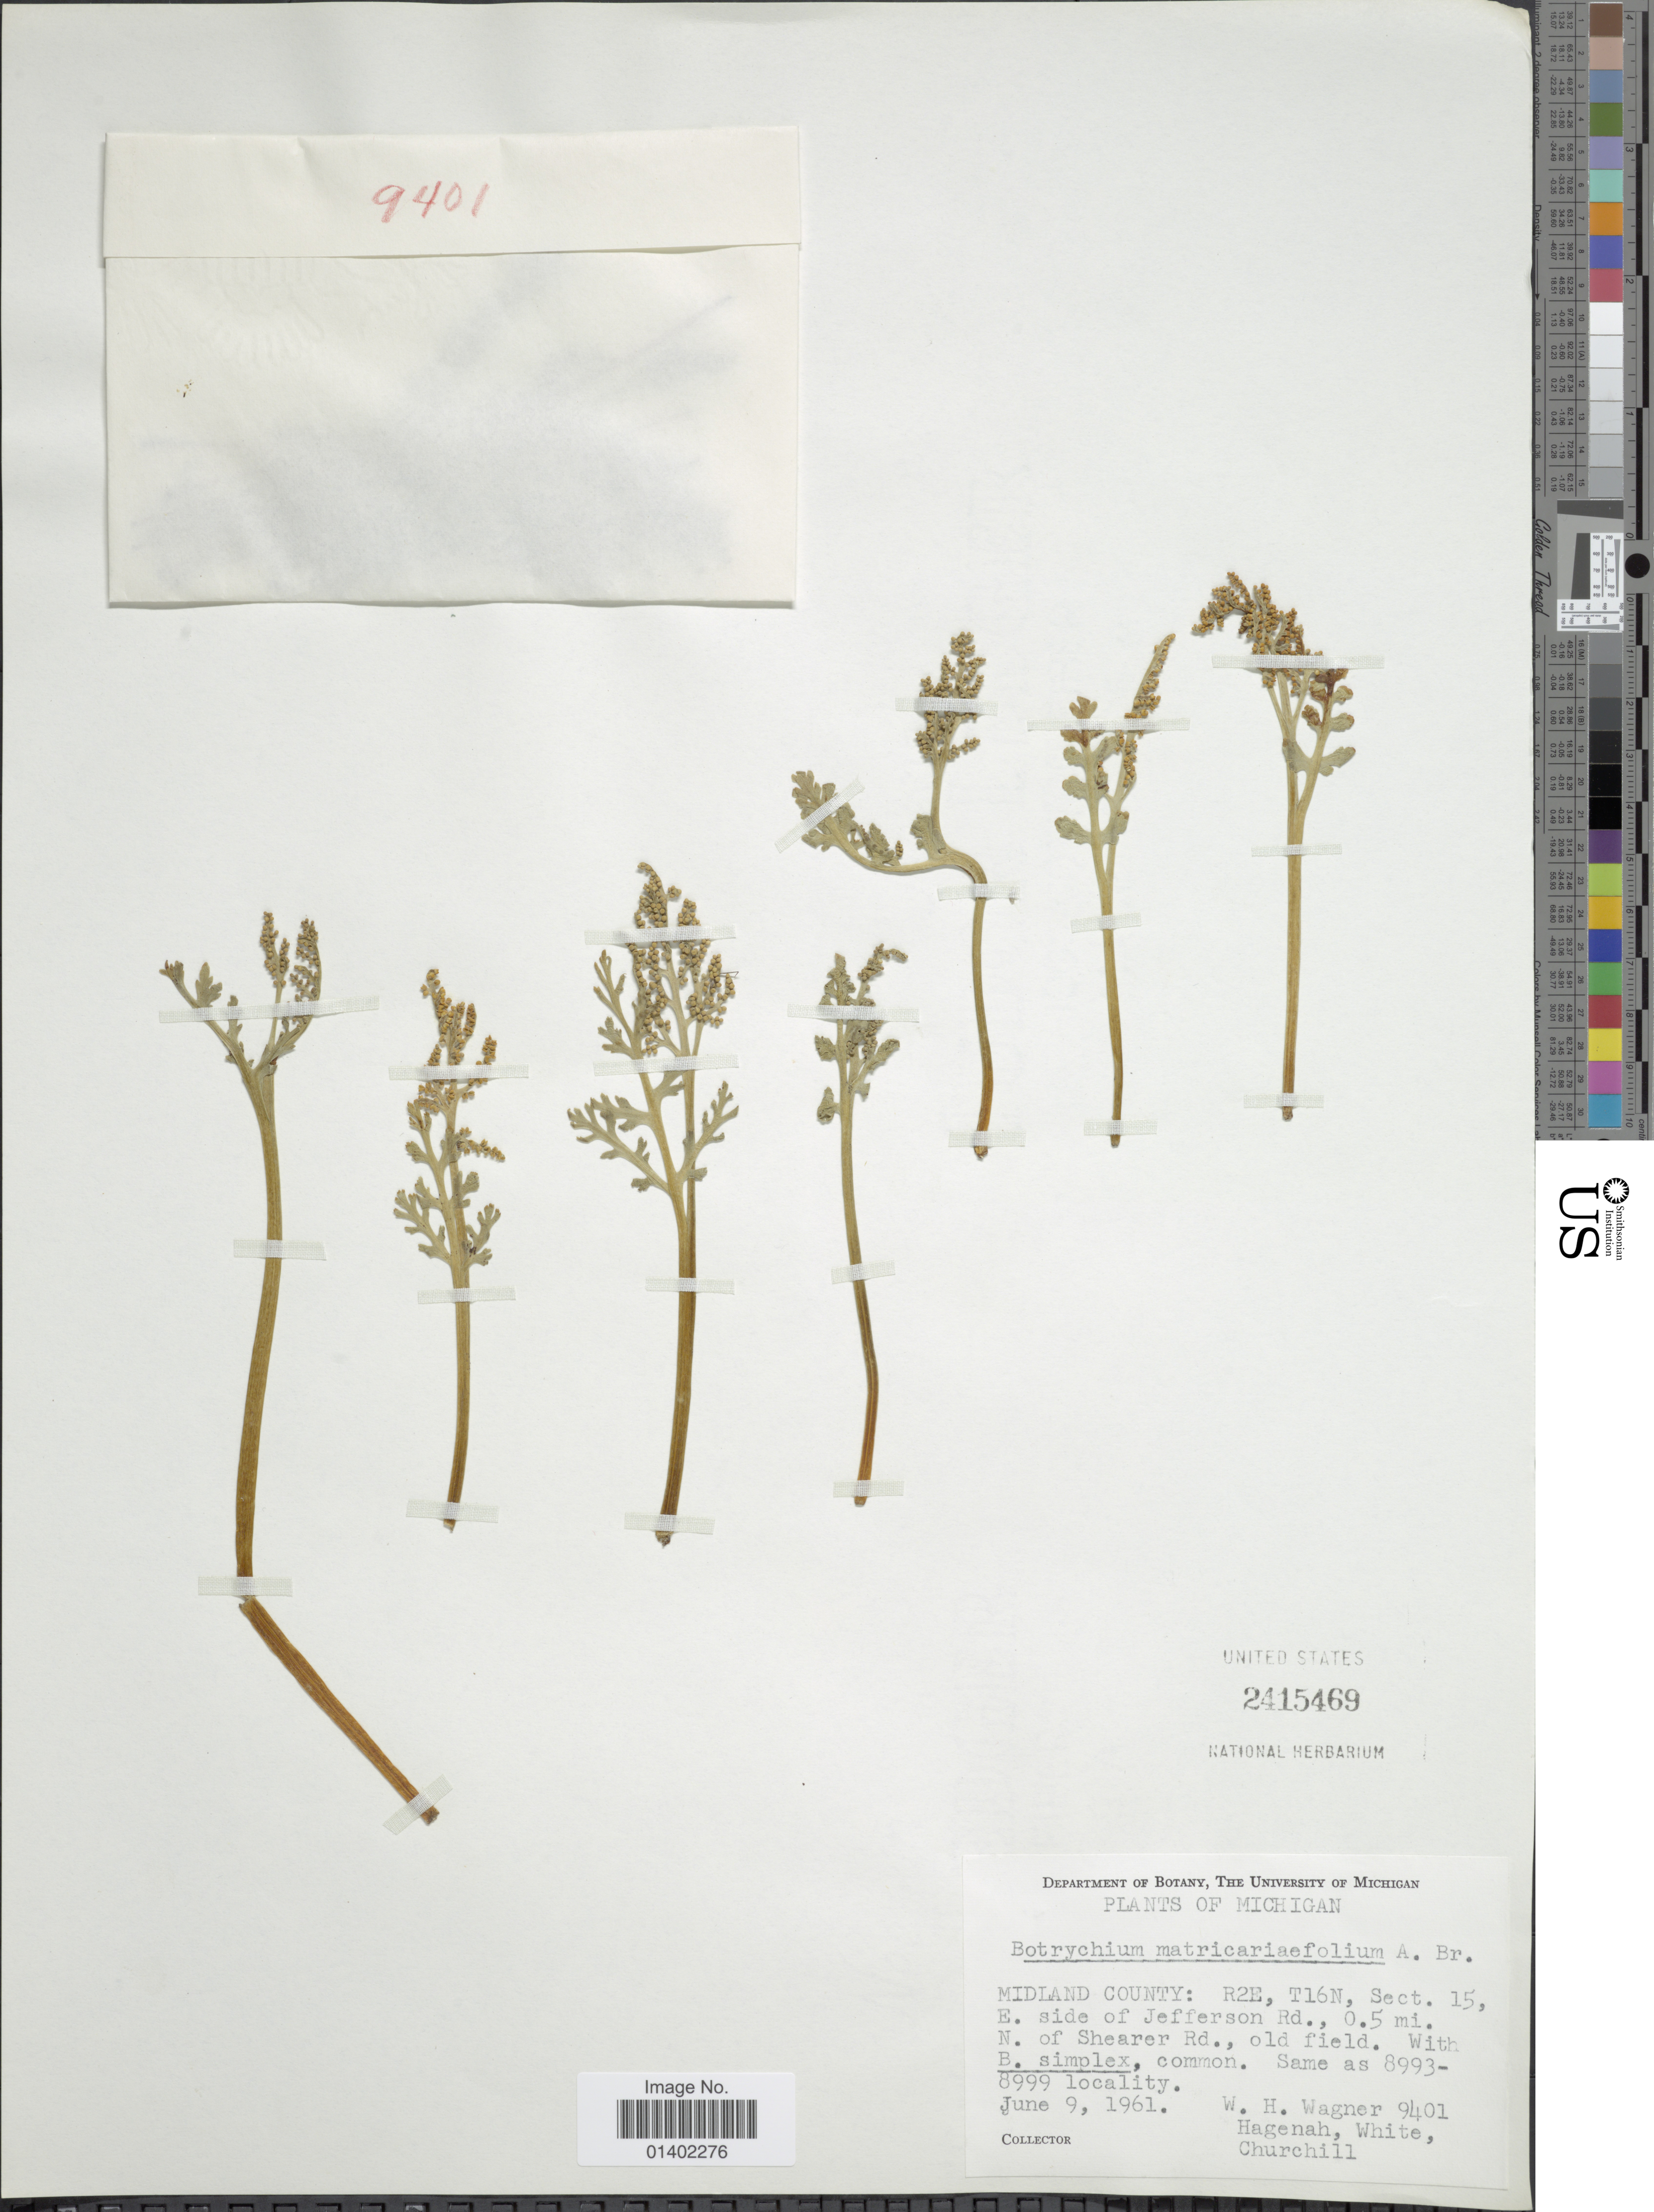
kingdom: Plantae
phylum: Tracheophyta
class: Polypodiopsida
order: Ophioglossales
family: Ophioglossaceae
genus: Botrychium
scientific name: Botrychium matricariifolium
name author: (A. Braun ex Dowell) A. Braun ex Koch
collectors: W. H. Wagner & H. Churchill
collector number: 9401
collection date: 1961-06-09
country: United States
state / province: Michigan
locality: Midland County: R2E, T16N, Sect. 15, E. side of Jefferson Rd., 0.5 mi. N. of Shearer Rd., old field.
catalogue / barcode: US 2415469